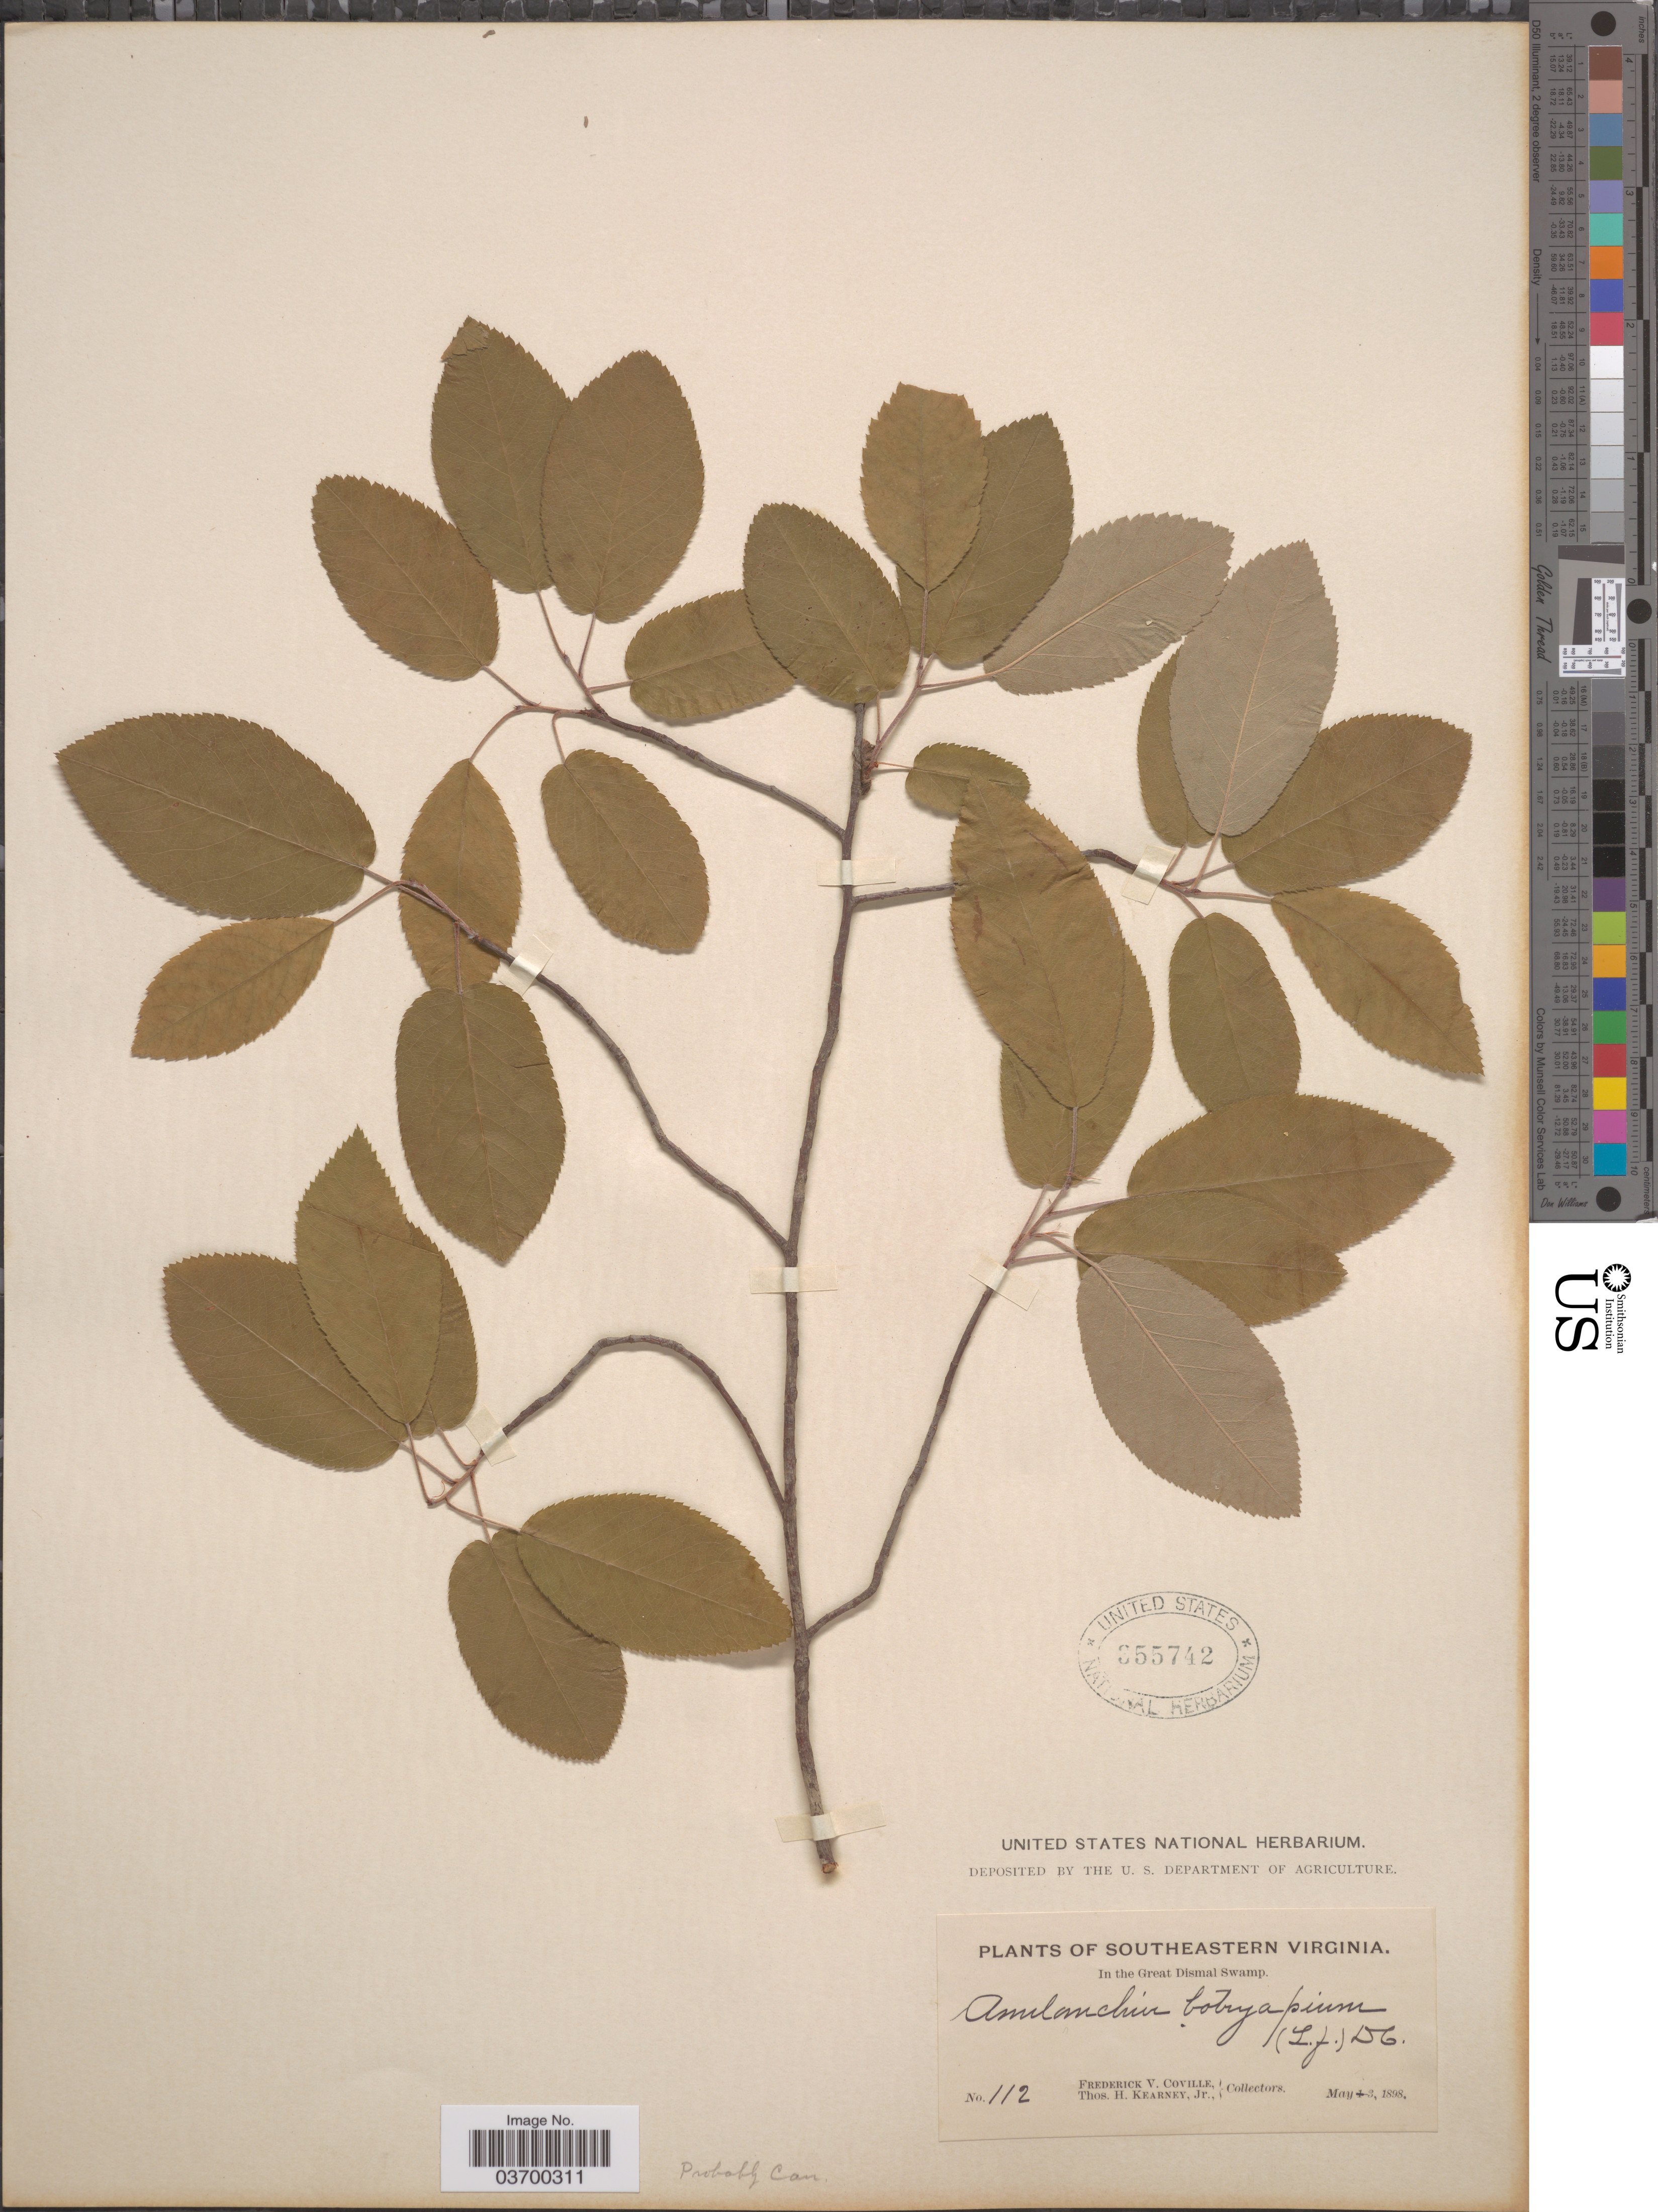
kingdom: Plantae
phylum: Tracheophyta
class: Magnoliopsida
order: Rosales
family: Rosaceae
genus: Amelanchier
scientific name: Amelanchier botryapium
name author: DC.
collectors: F. V. Coville & T. H. Kearney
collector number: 112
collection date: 1898-05-03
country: United States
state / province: Virginia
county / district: City of Chesapeake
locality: Southeastern Virginia. In the Great Dismal Swamp.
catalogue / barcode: US 355742